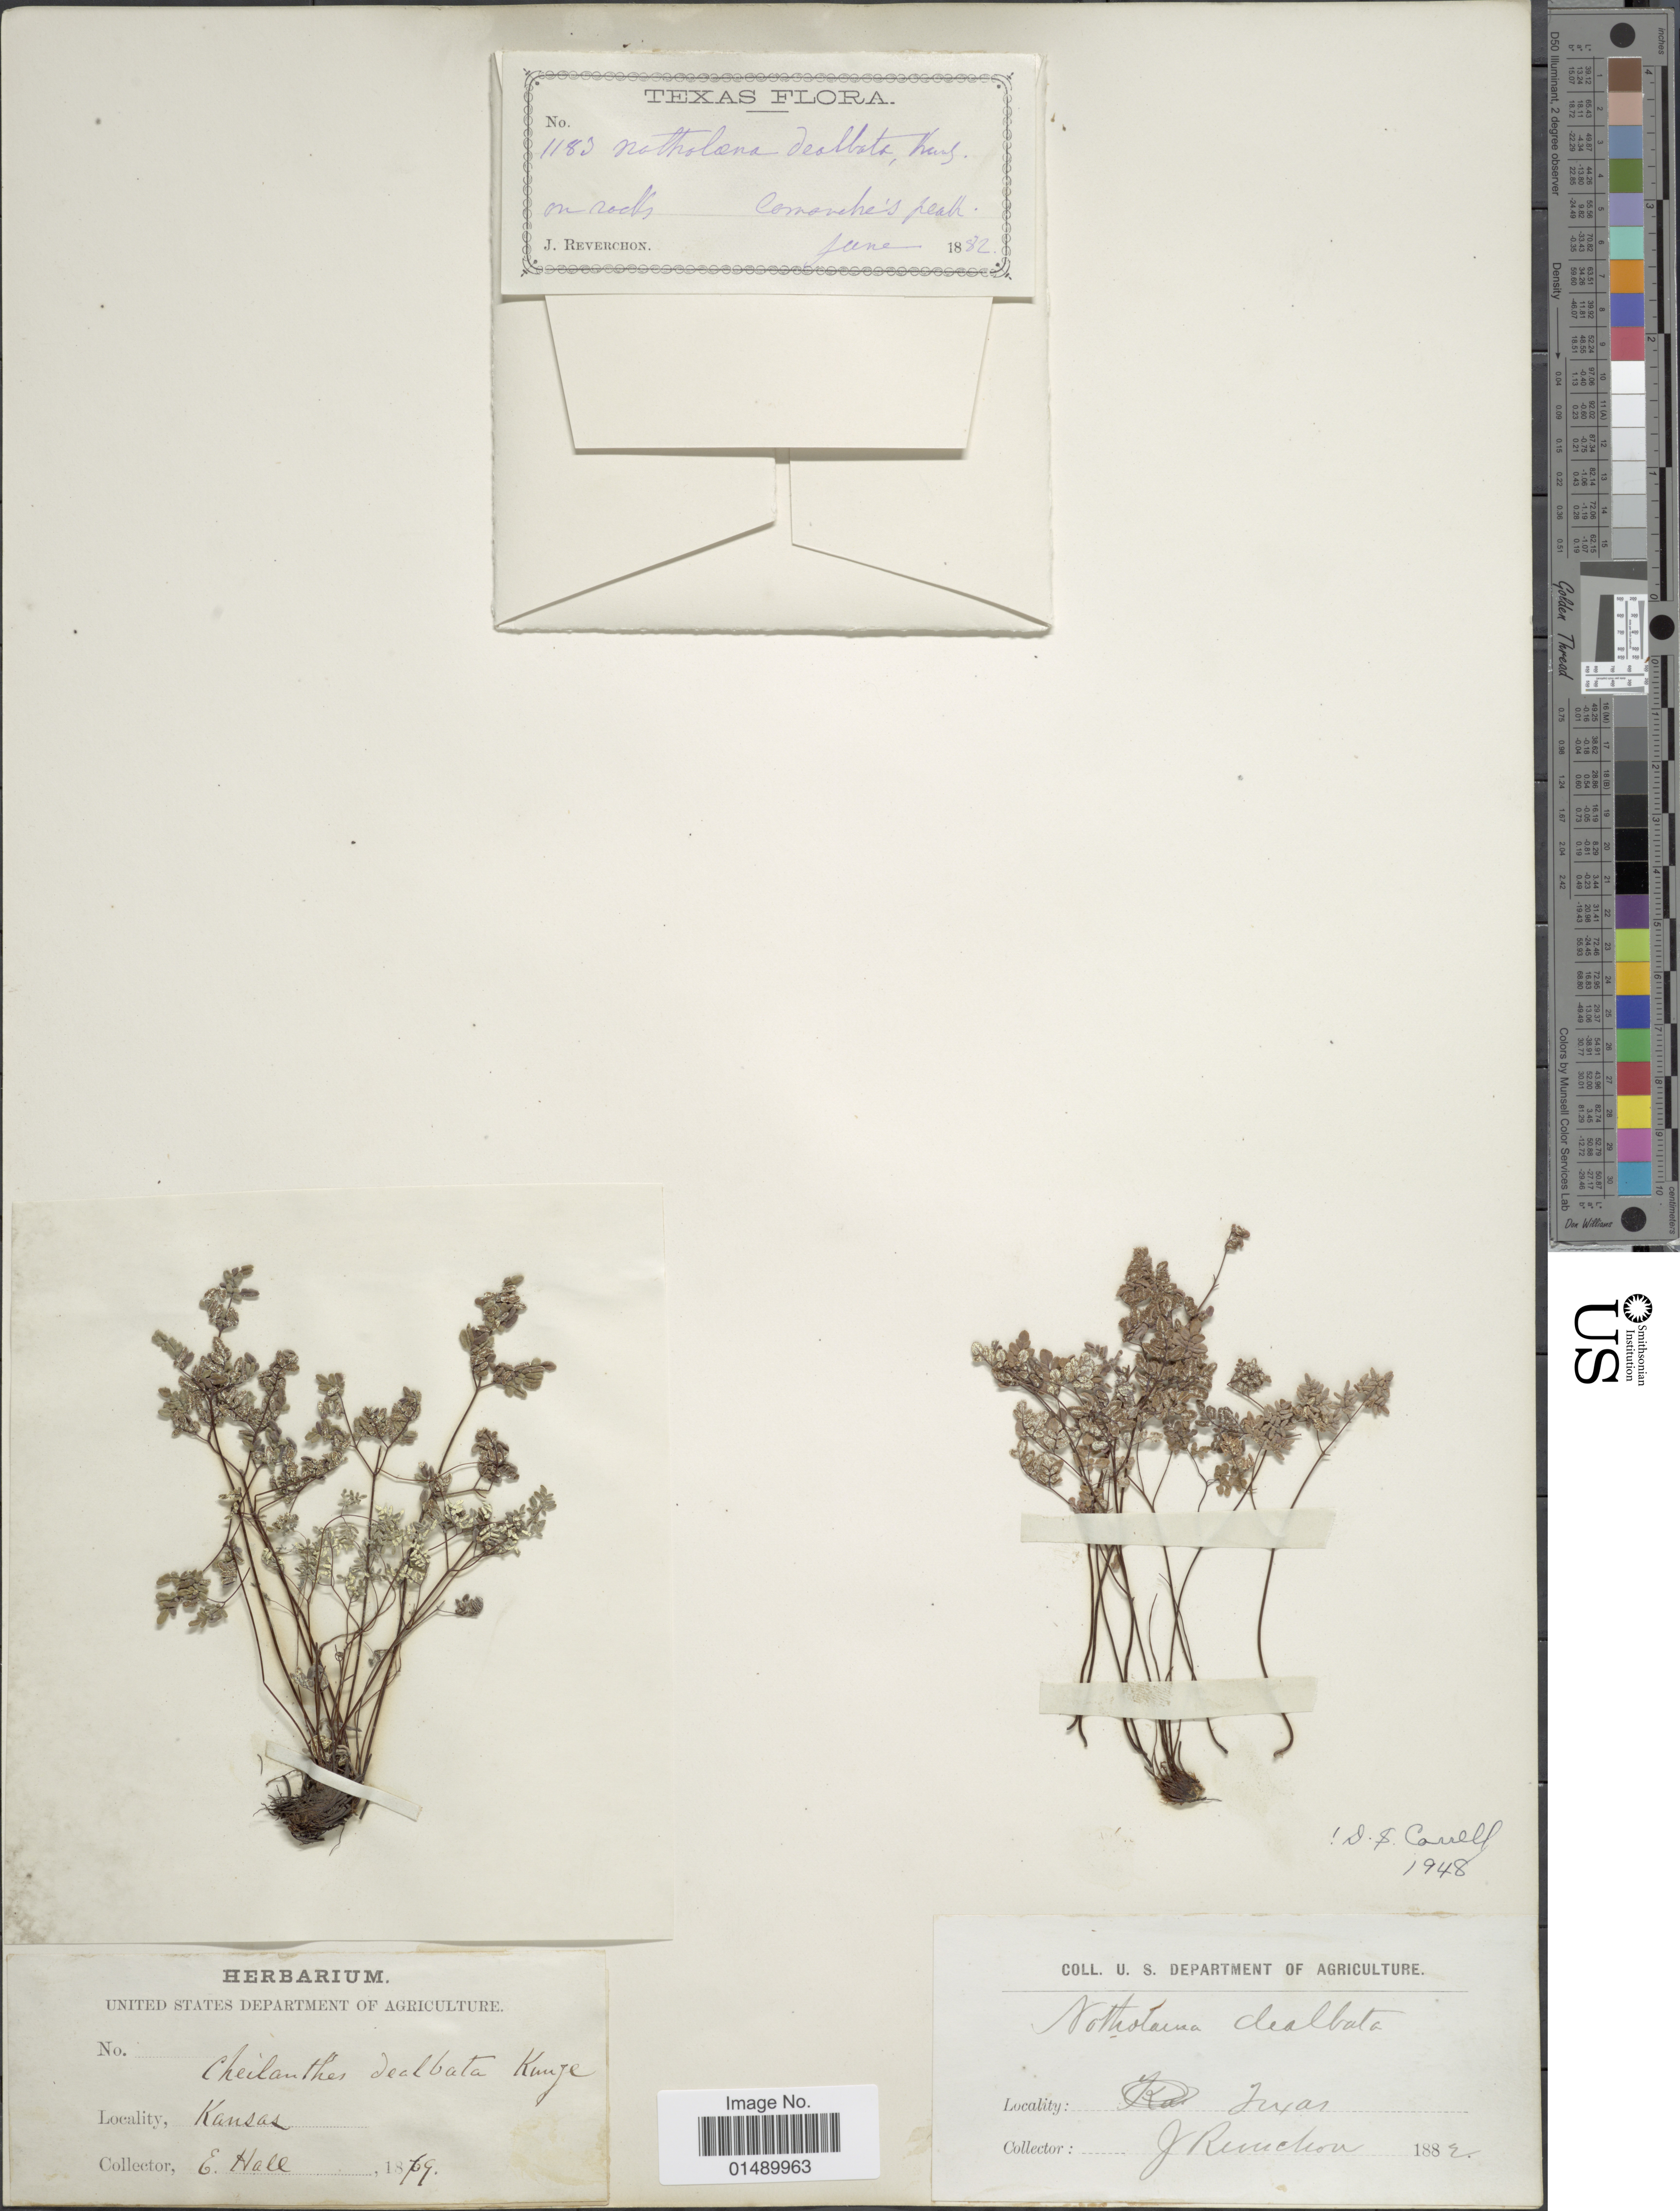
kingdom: Plantae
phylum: Tracheophyta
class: Polypodiopsida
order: Polypodiales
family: Pteridaceae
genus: Argyrochosma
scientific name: Argyrochosma dealbata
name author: (Pursh) Windham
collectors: J. Rinickon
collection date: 1882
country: United States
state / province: Texas